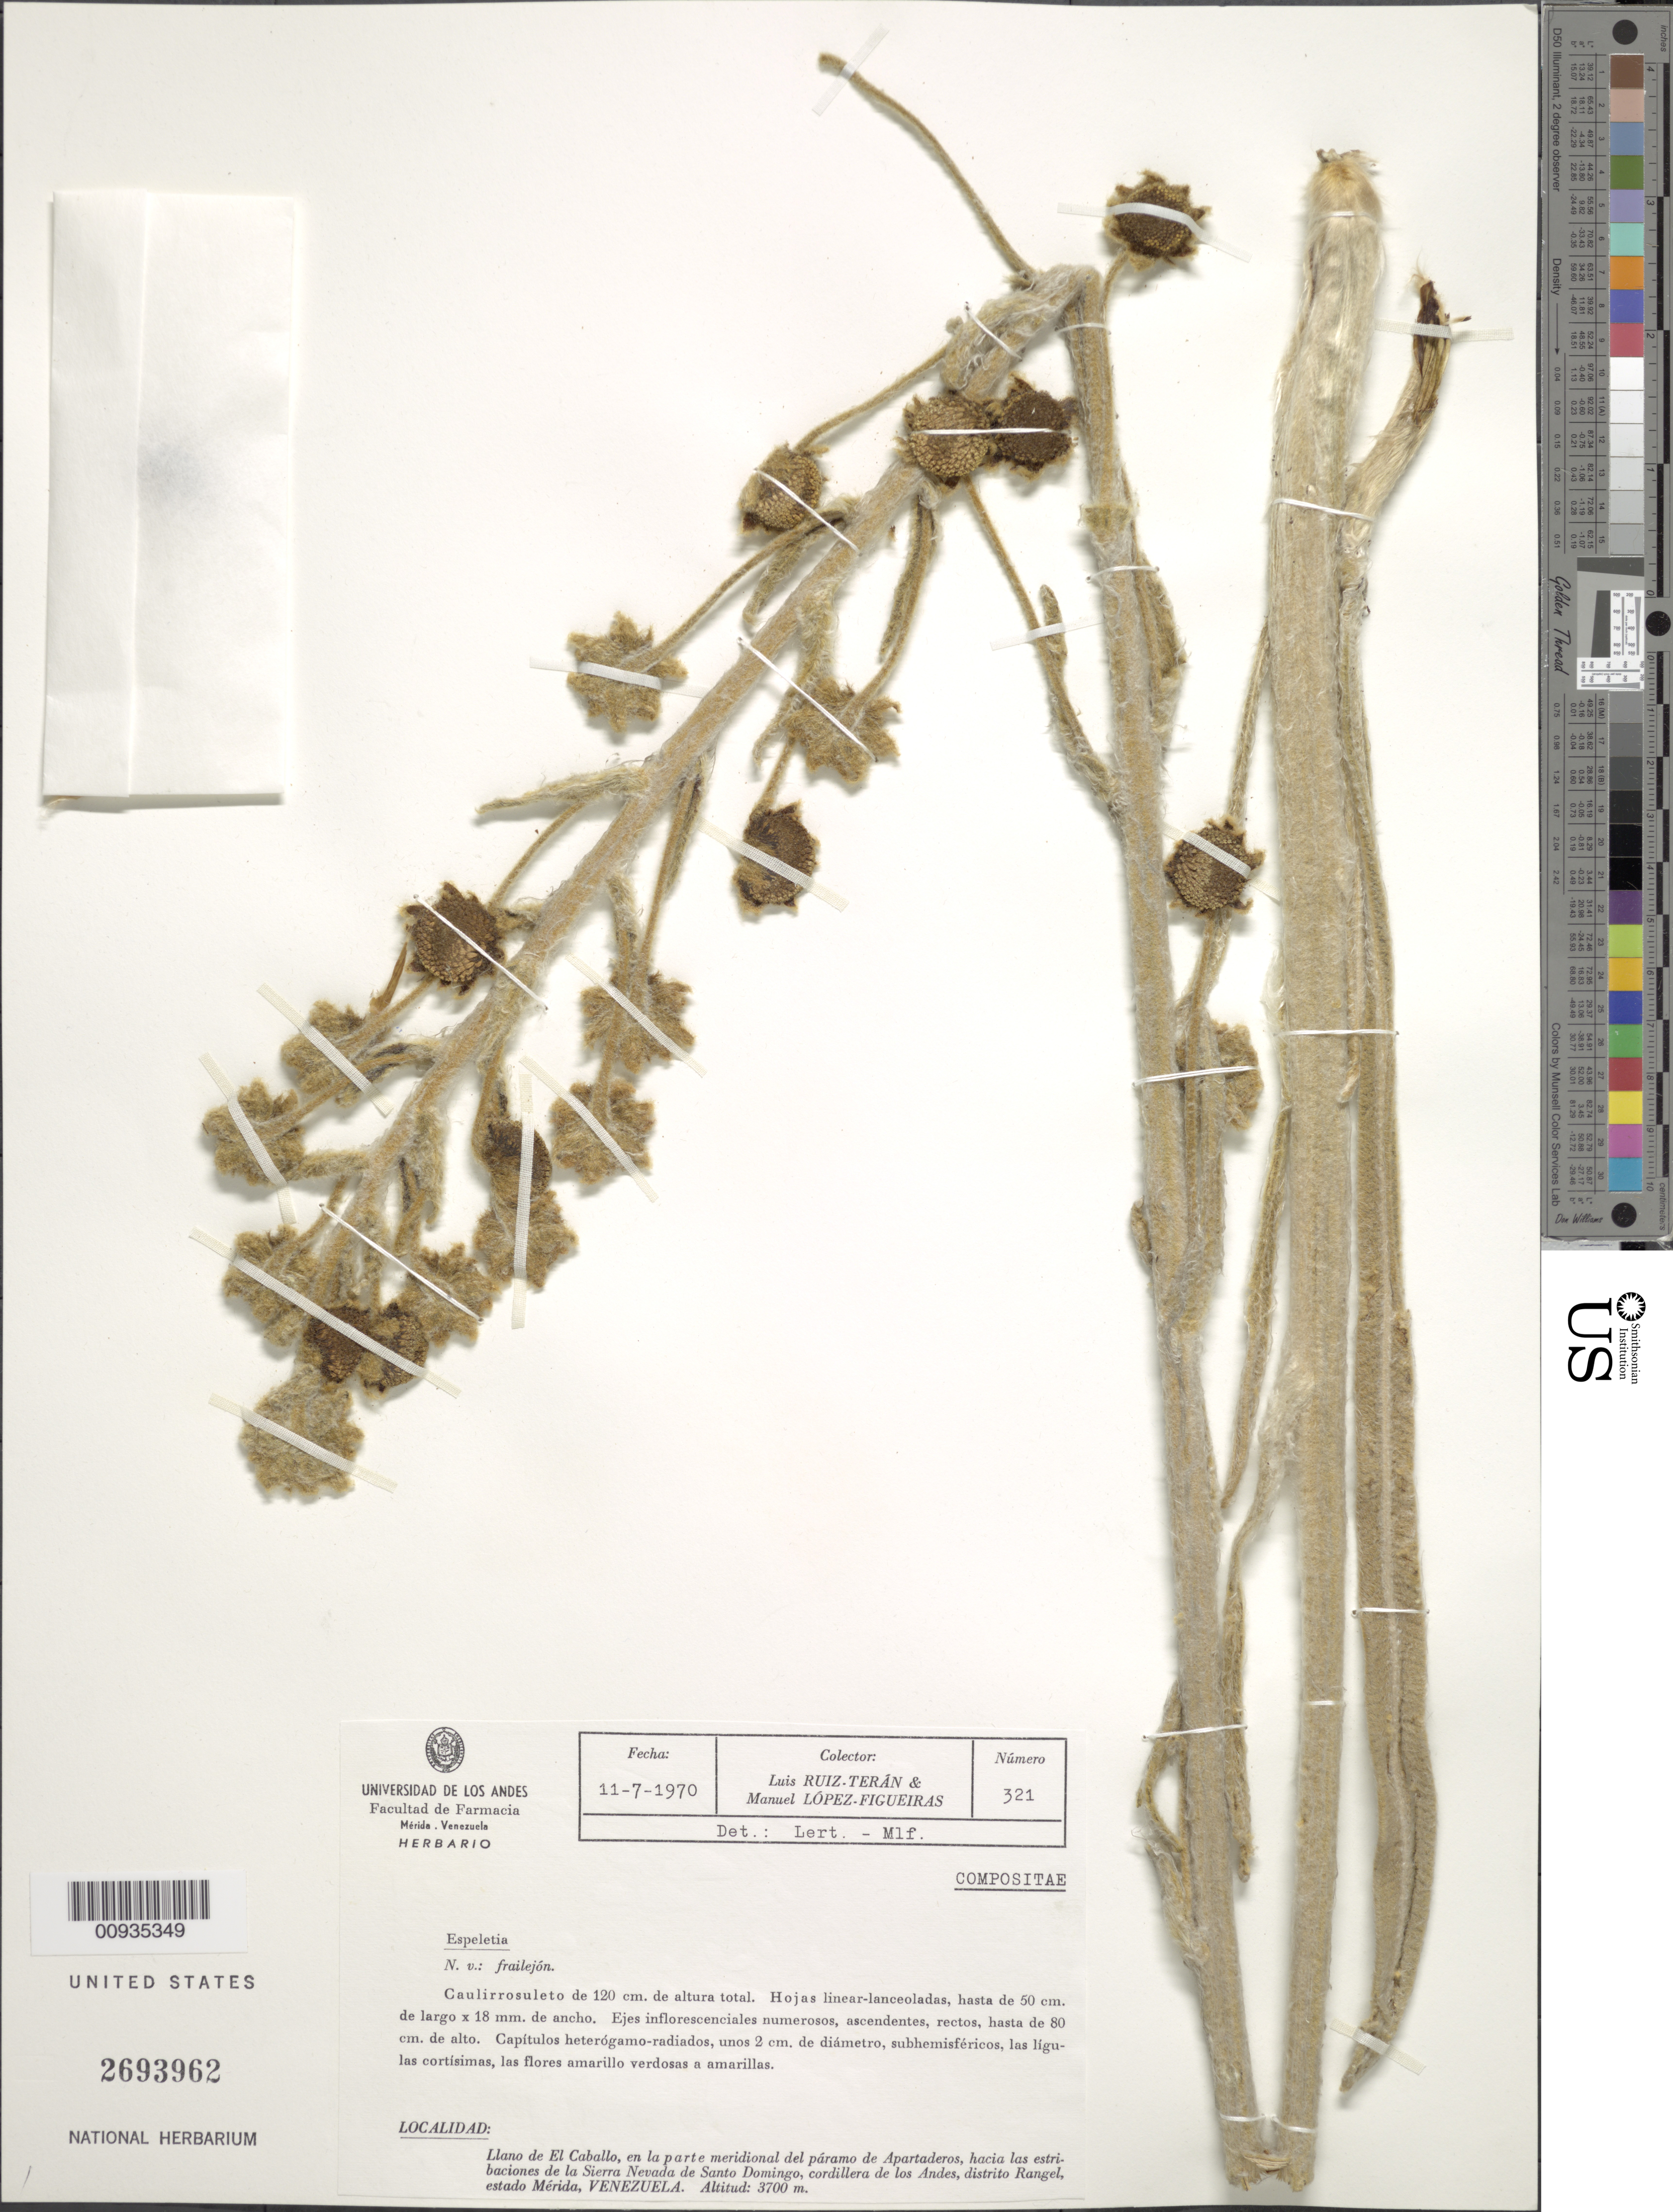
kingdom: Plantae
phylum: Tracheophyta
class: Magnoliopsida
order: Asterales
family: Asteraceae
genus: Coespeletia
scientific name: Coespeletia spicata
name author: (Sch. Bip. ex Wedd.) Cuatrec.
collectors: L. Teran & M. López Figueiras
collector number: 321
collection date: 1970-07-11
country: Venezuela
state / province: Mérida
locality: Llano de El Caballo, en la parte meridional del paramo de Apartaderos, hacia las estribaciones de la Sierra Nevada de Santo Domingo, cordillera de los Andes, distrito Rangel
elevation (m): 3700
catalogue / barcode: US 2693962